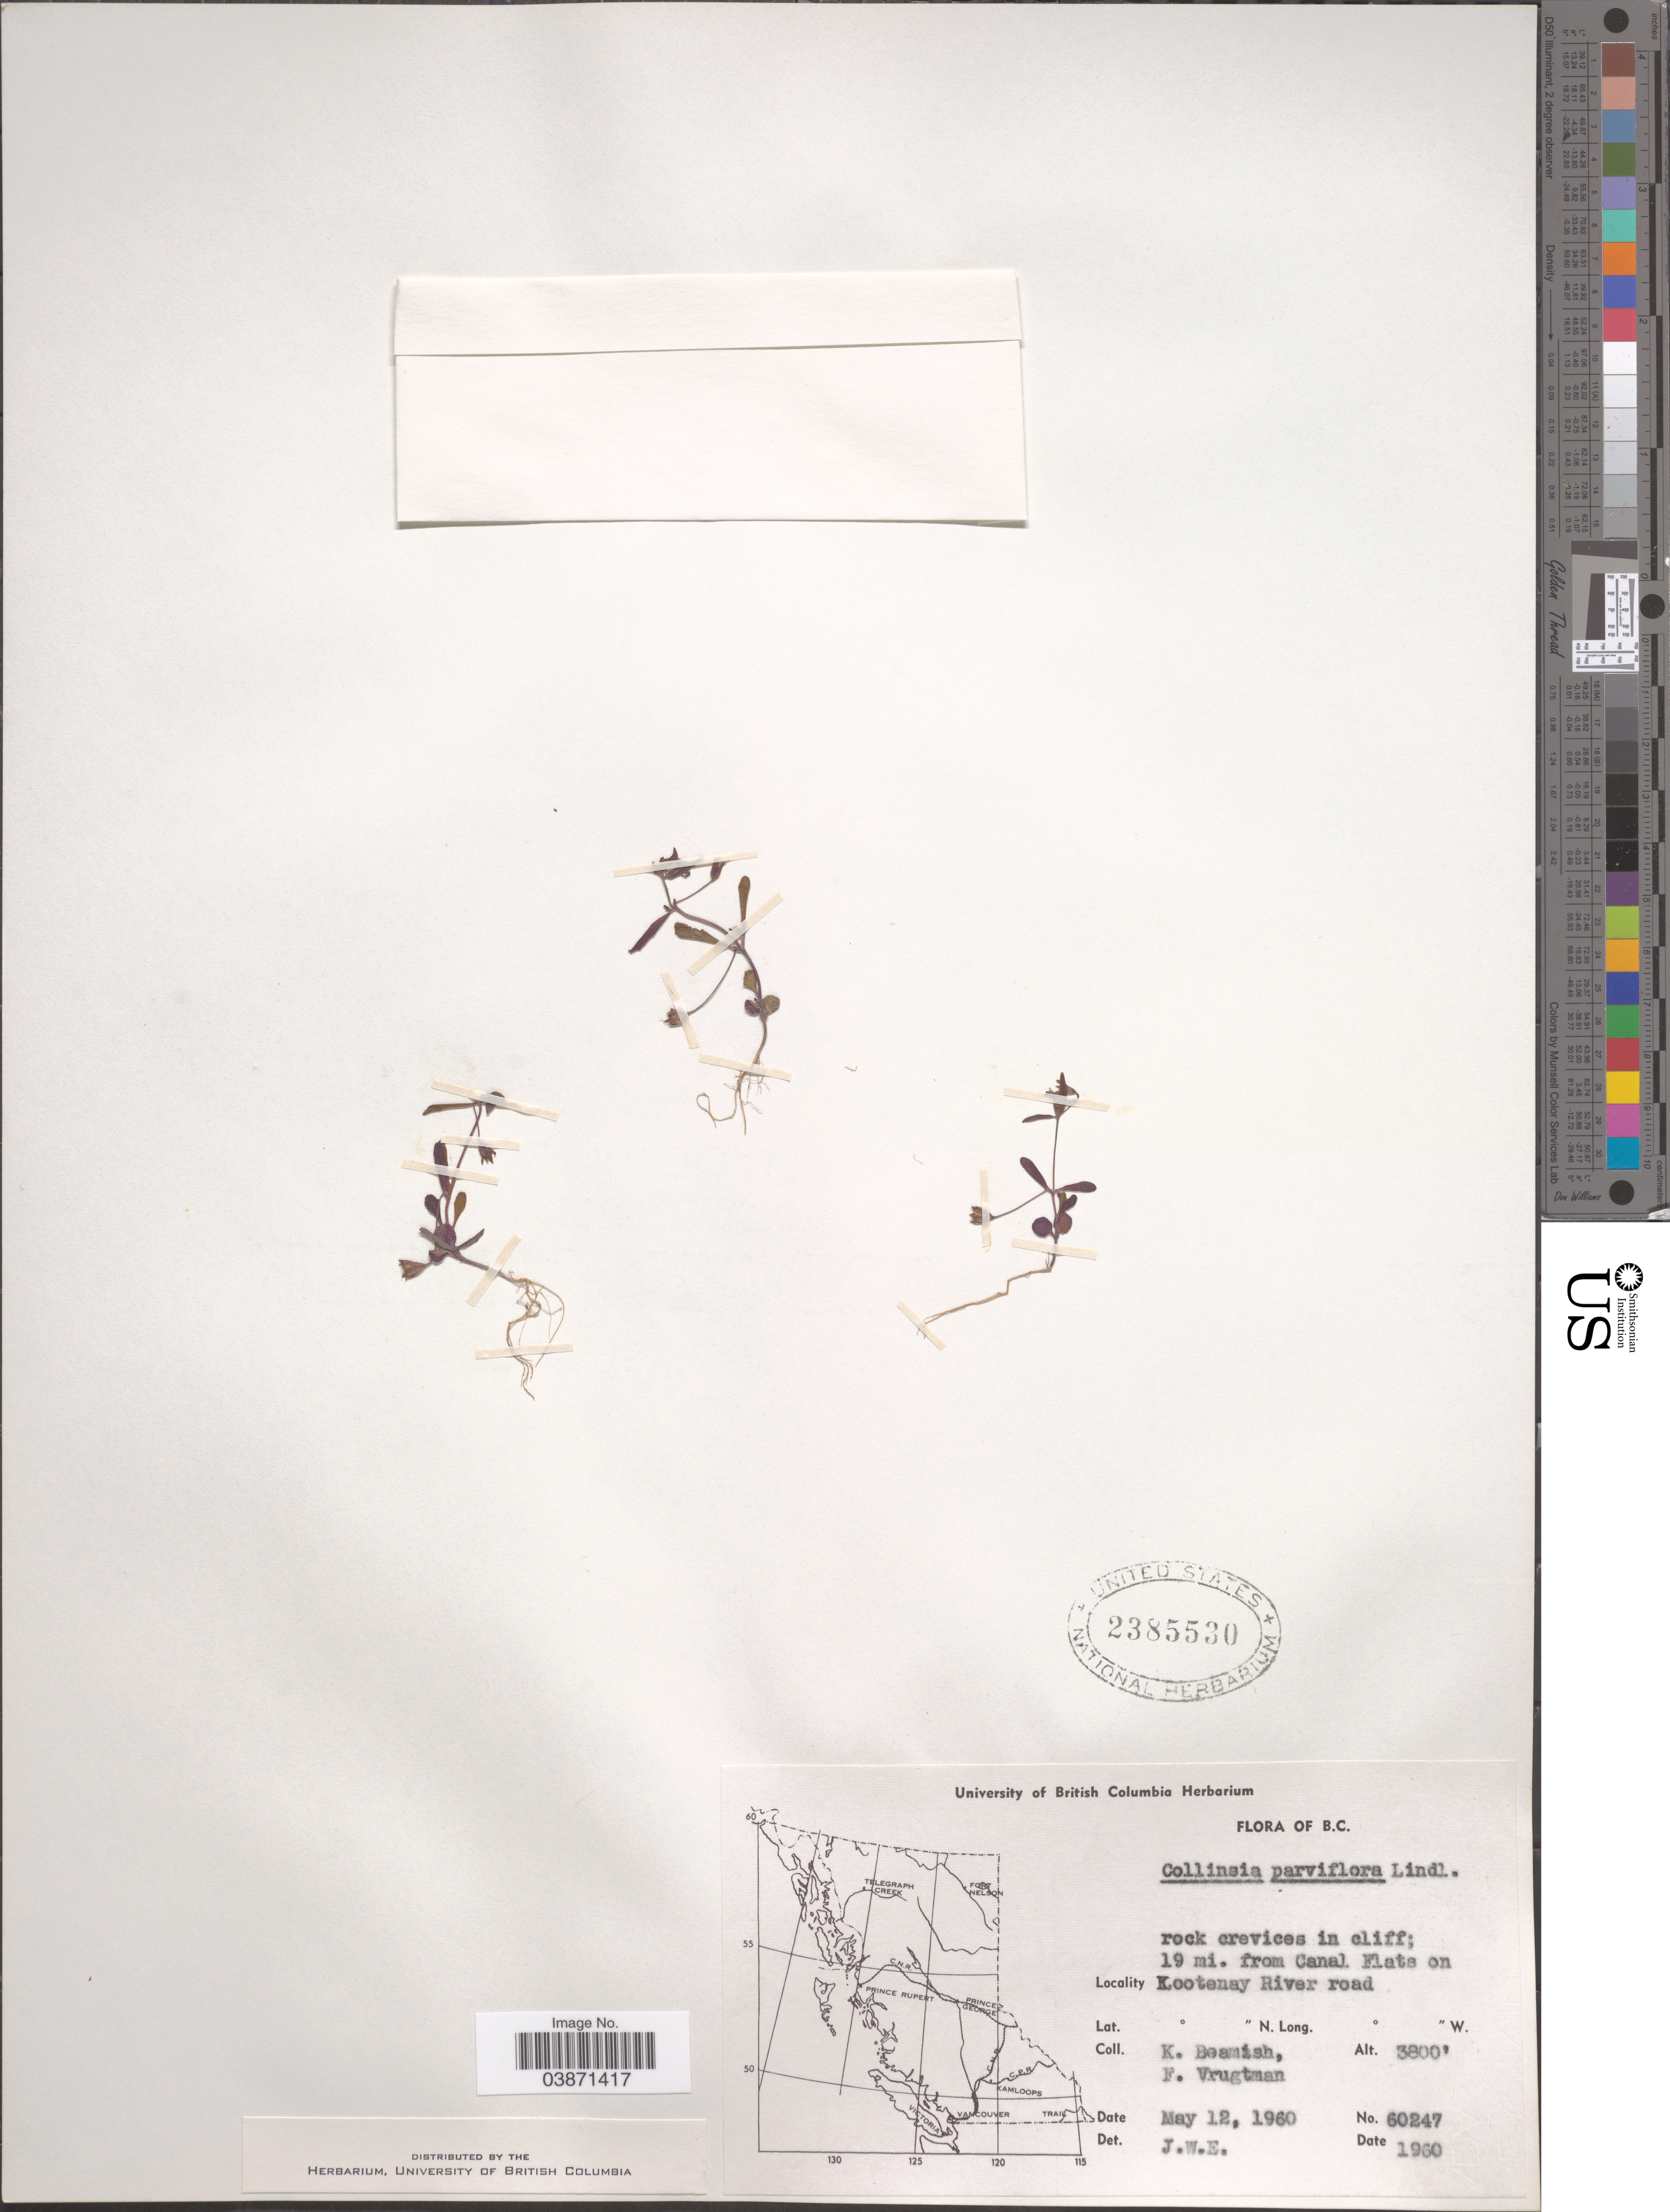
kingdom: Plantae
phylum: Tracheophyta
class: Magnoliopsida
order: Lamiales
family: Plantaginaceae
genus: Collinsia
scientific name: Collinsia parviflora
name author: Douglas ex Lindl.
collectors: K. Beamish & F. Vrugtman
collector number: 60247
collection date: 1960-05-12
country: Canada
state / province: British Columbia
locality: Rock crevices in cliff; 19 mi. from Canal Flats on Kootenay River road.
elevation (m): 1158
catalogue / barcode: US 2385530